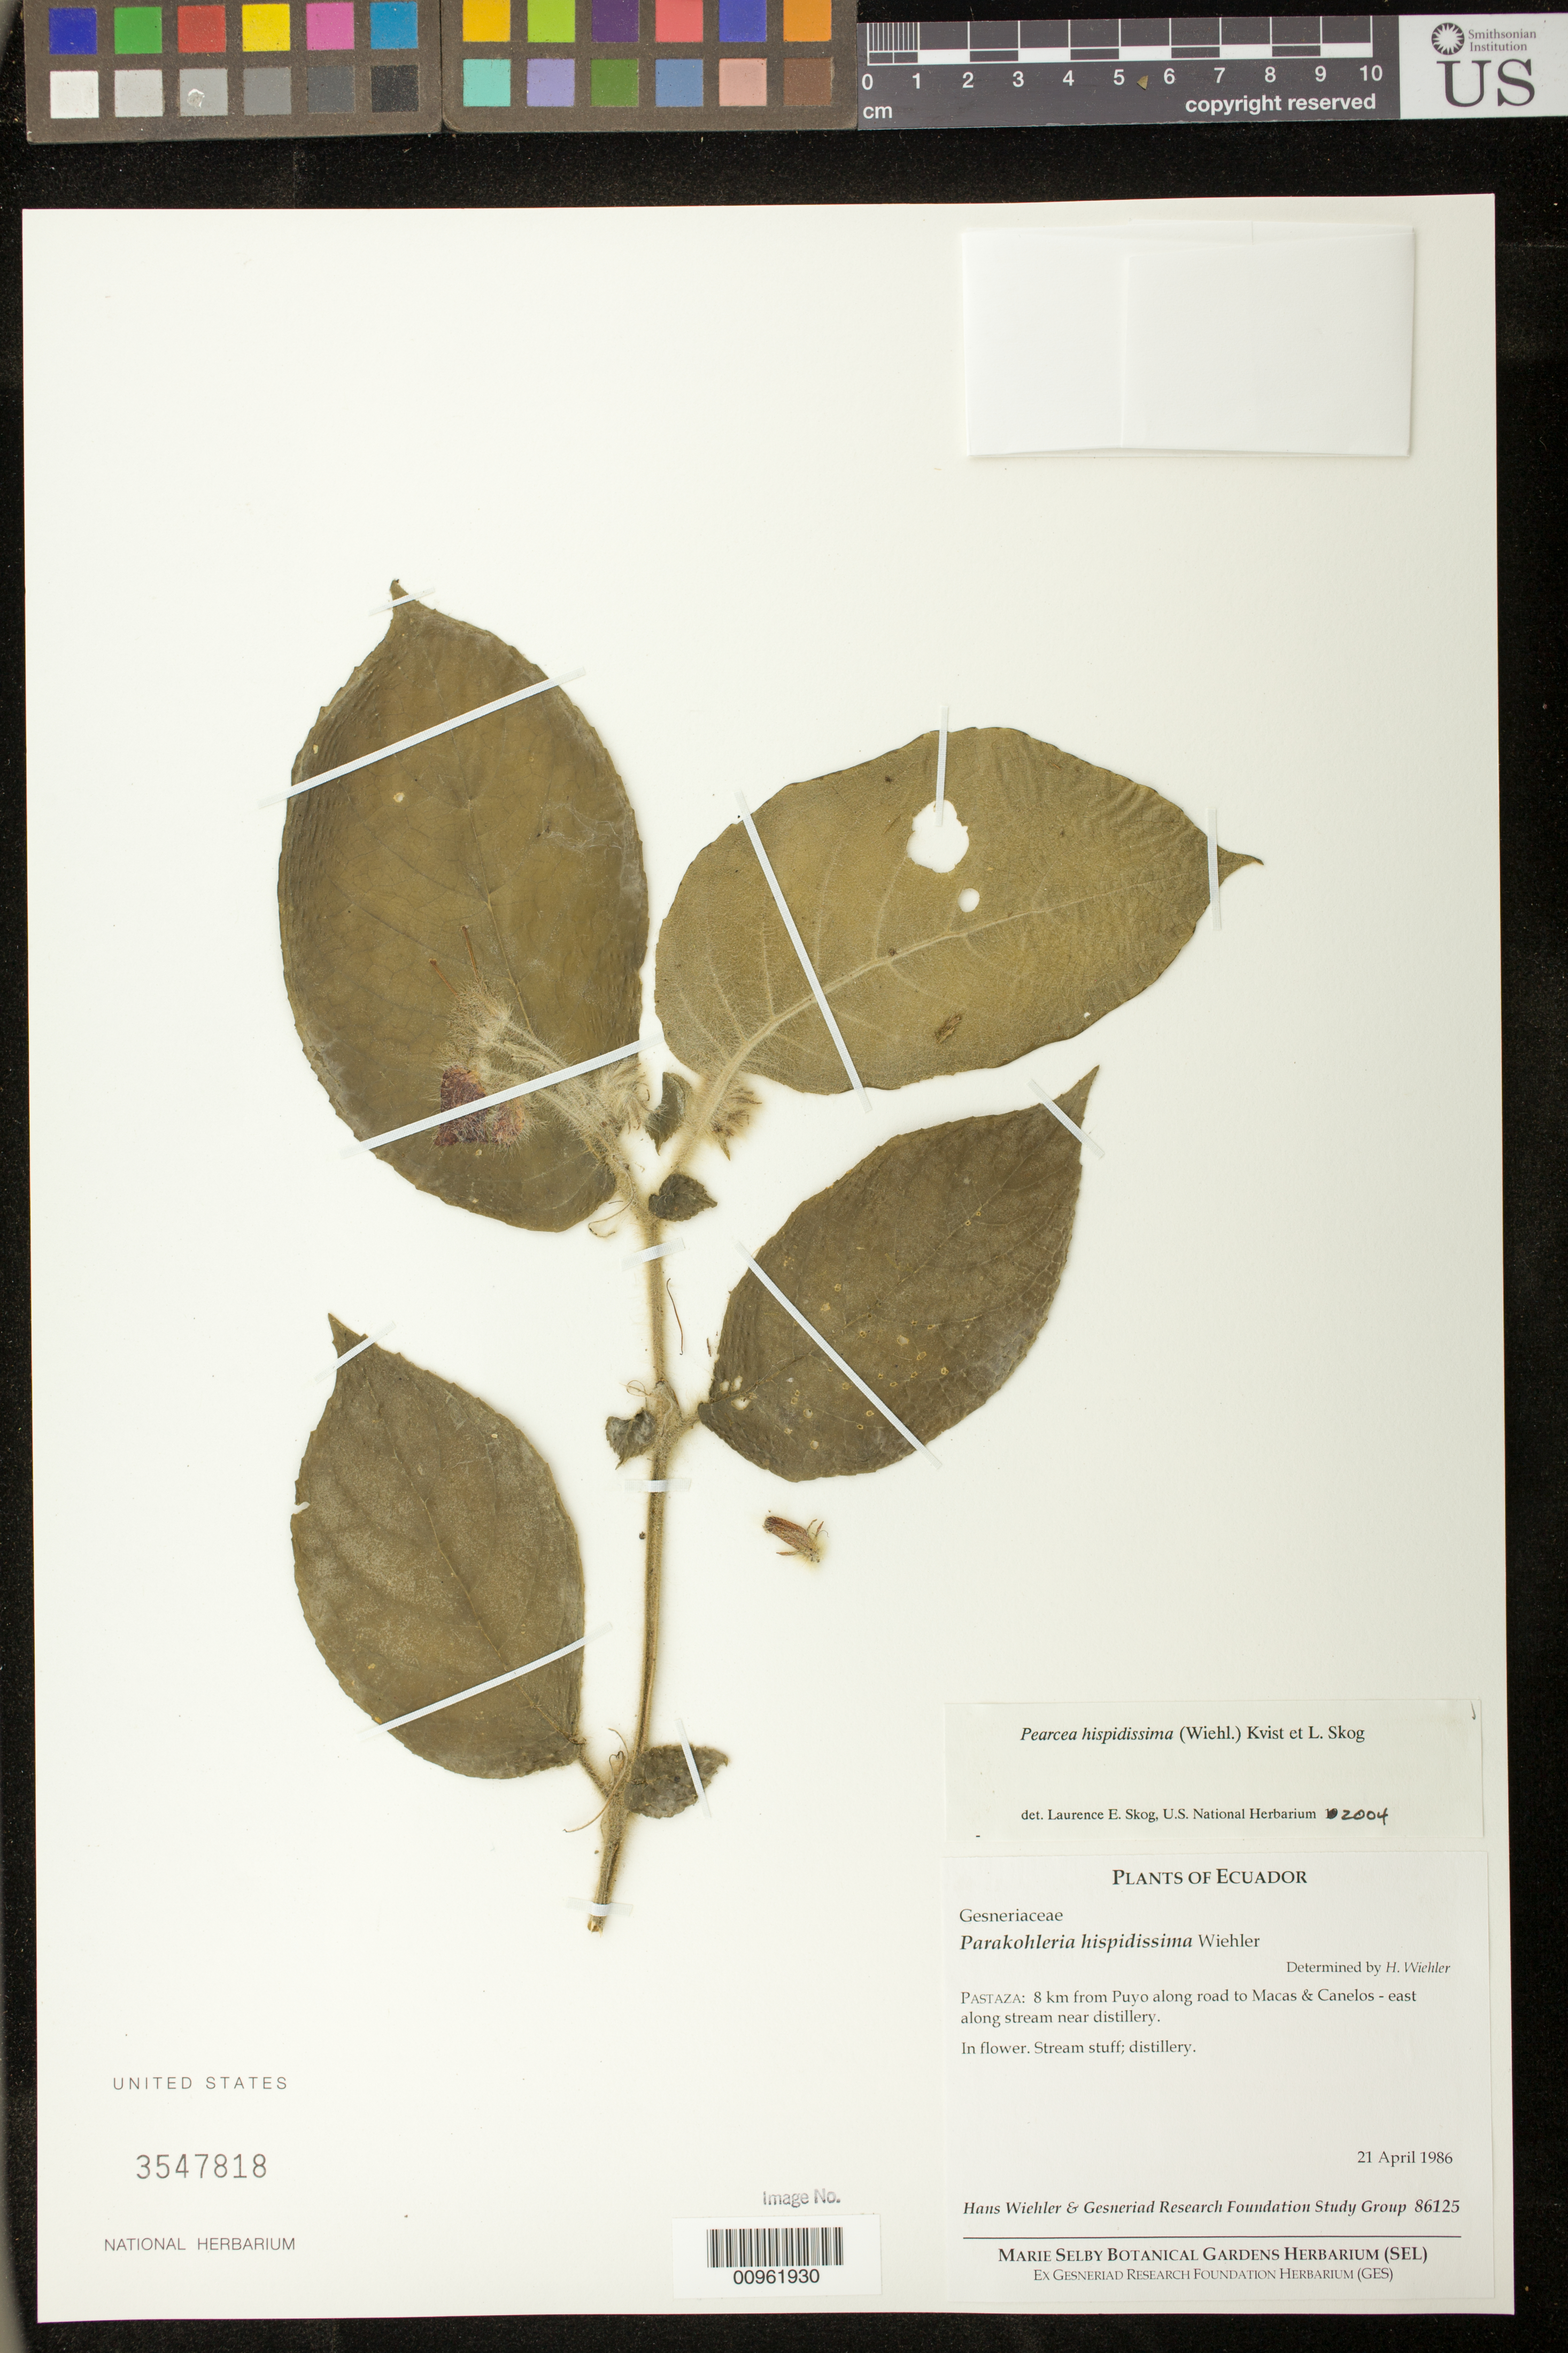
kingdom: Plantae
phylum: Tracheophyta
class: Magnoliopsida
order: Lamiales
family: Gesneriaceae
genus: Pearcea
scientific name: Pearcea hispidissima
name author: (Wiehler) L.P. Kvist & L.E. Skog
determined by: Skog, Laurence E.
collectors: H. J. Wiehler & GRF Study Group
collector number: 86125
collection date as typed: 21 Ap 1986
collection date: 1986-04-21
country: Ecuador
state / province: Pastaza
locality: Pastaza: 8 km from Puyo along road to Macas & Canelos - east along stream near distillery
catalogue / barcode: US 3547818